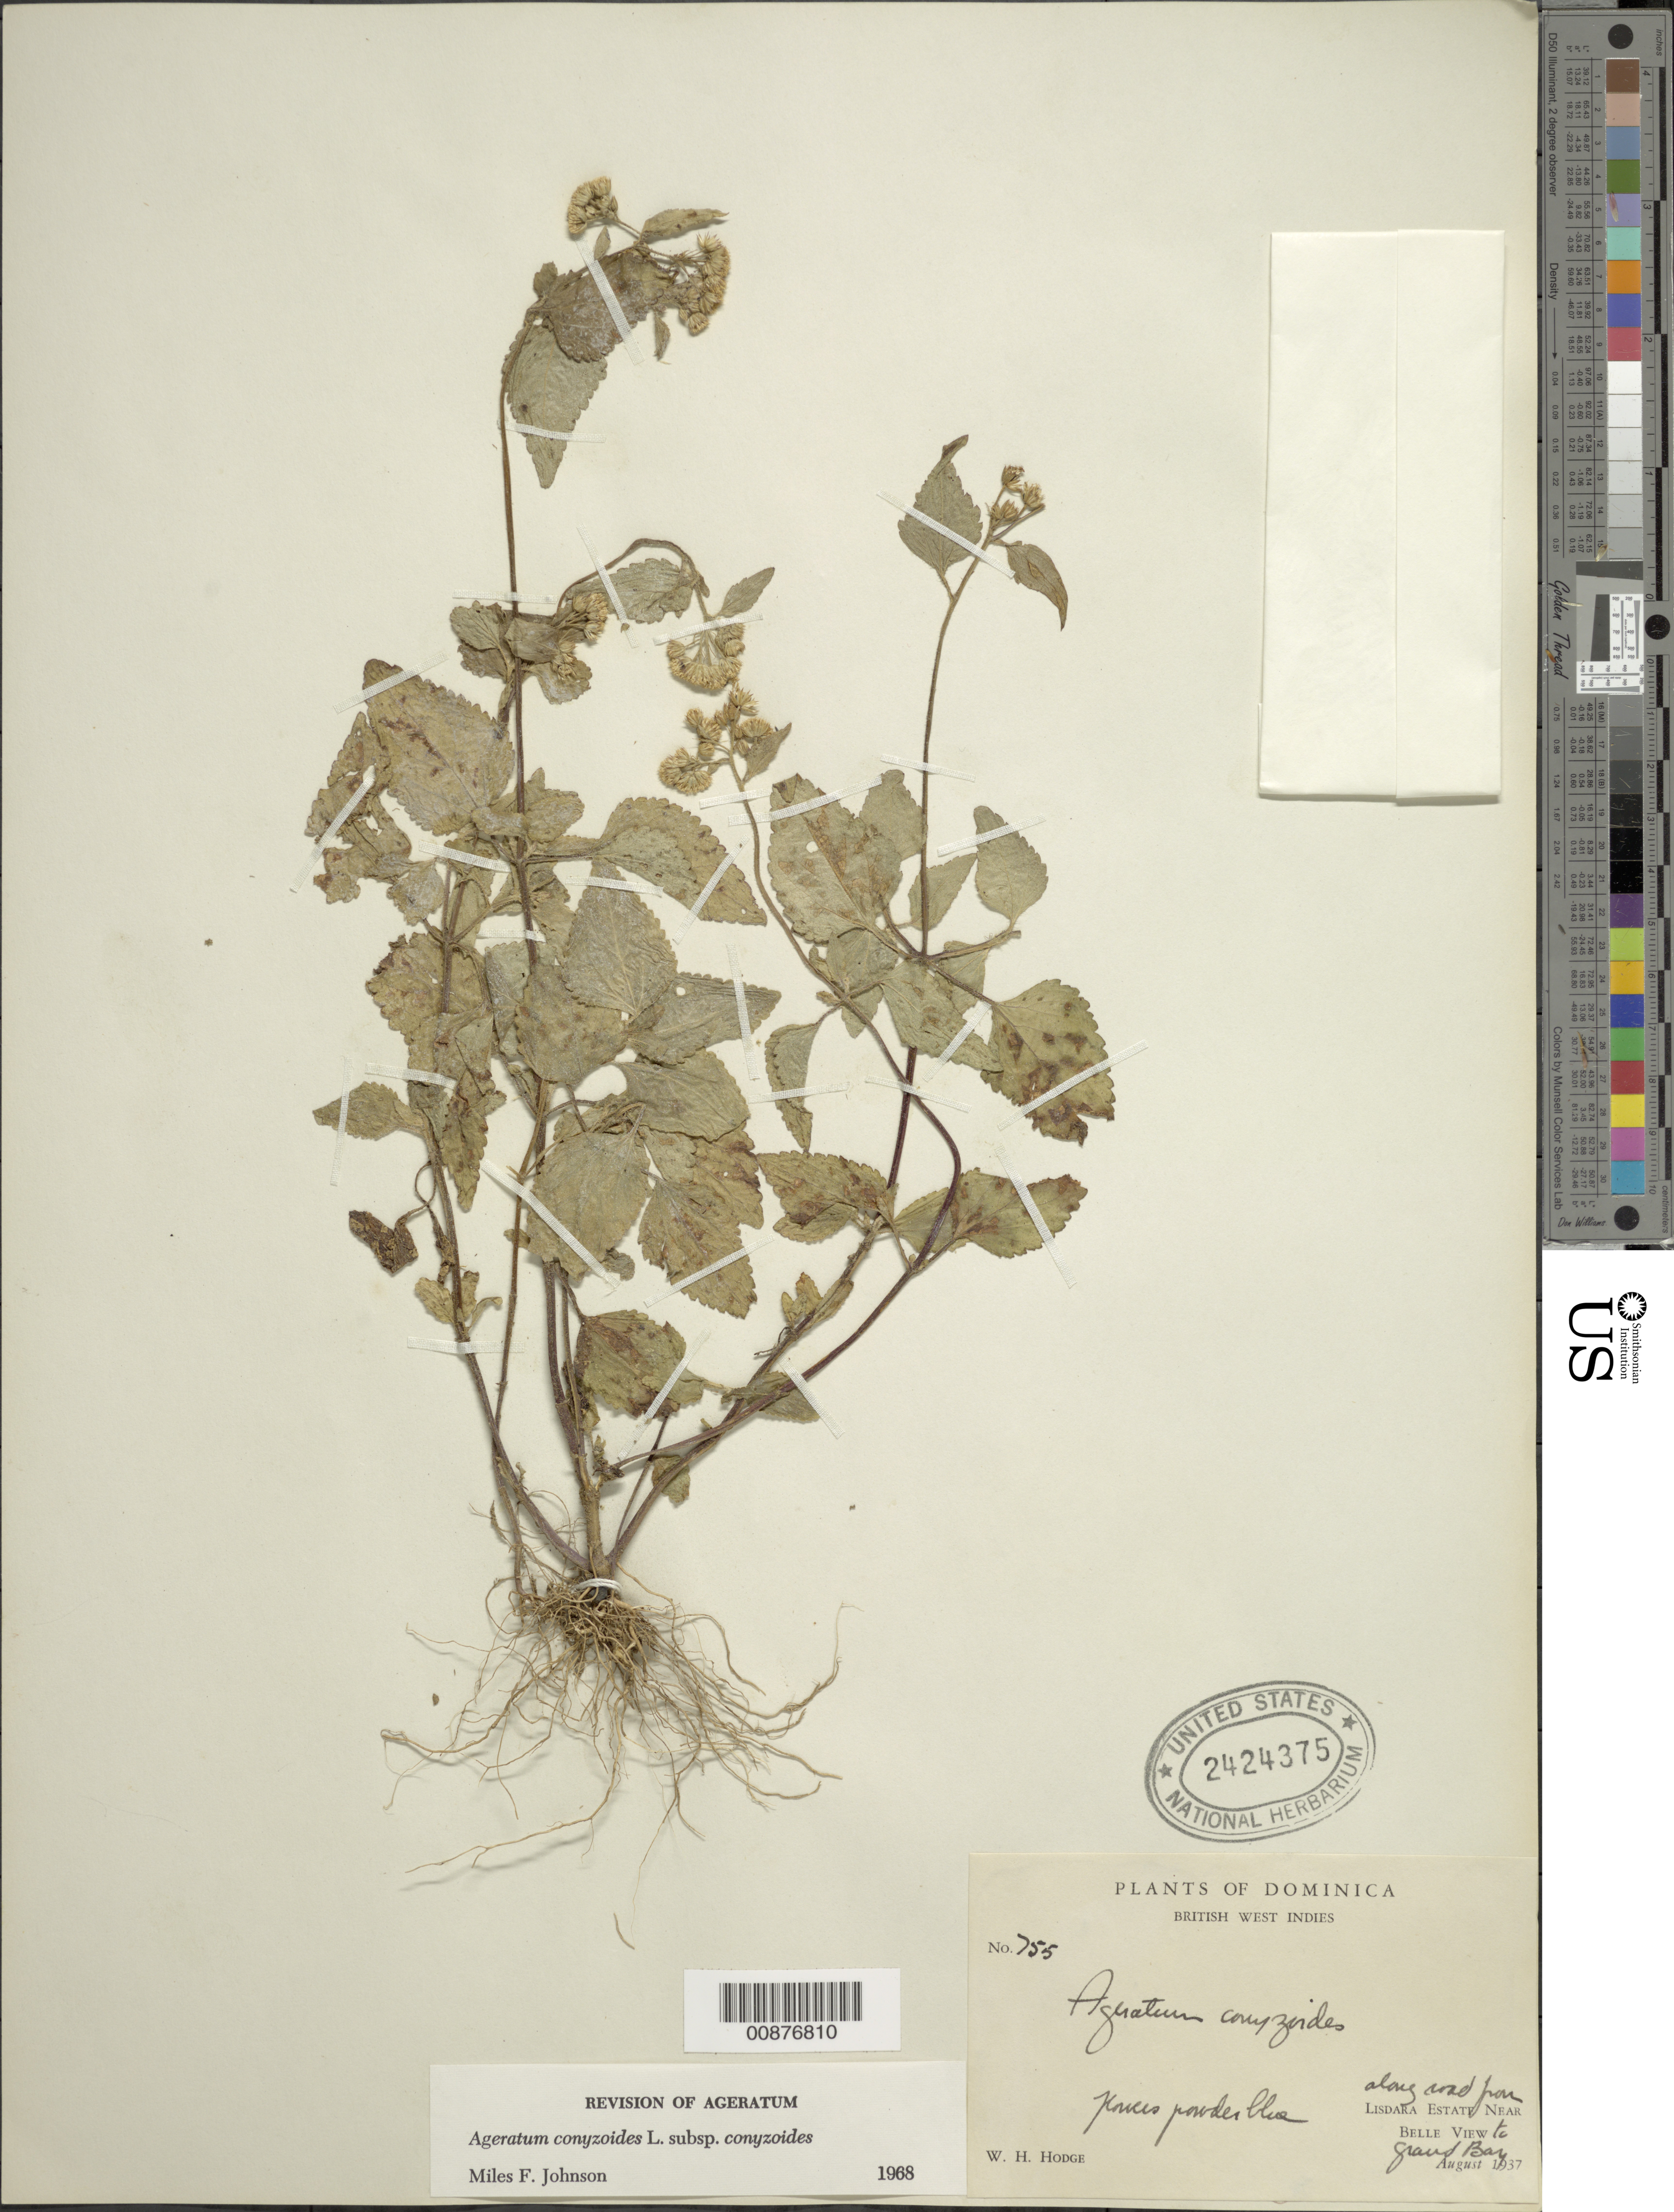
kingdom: Plantae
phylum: Tracheophyta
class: Magnoliopsida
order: Asterales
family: Asteraceae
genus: Ageratum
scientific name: Ageratum conyzoides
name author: L.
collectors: W. Hodge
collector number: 755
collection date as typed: Aug 1937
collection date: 1937-08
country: Dominica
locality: Along road from Lisdara Estate near Belle View to Grand Bay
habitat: Along road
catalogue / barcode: US 2424375